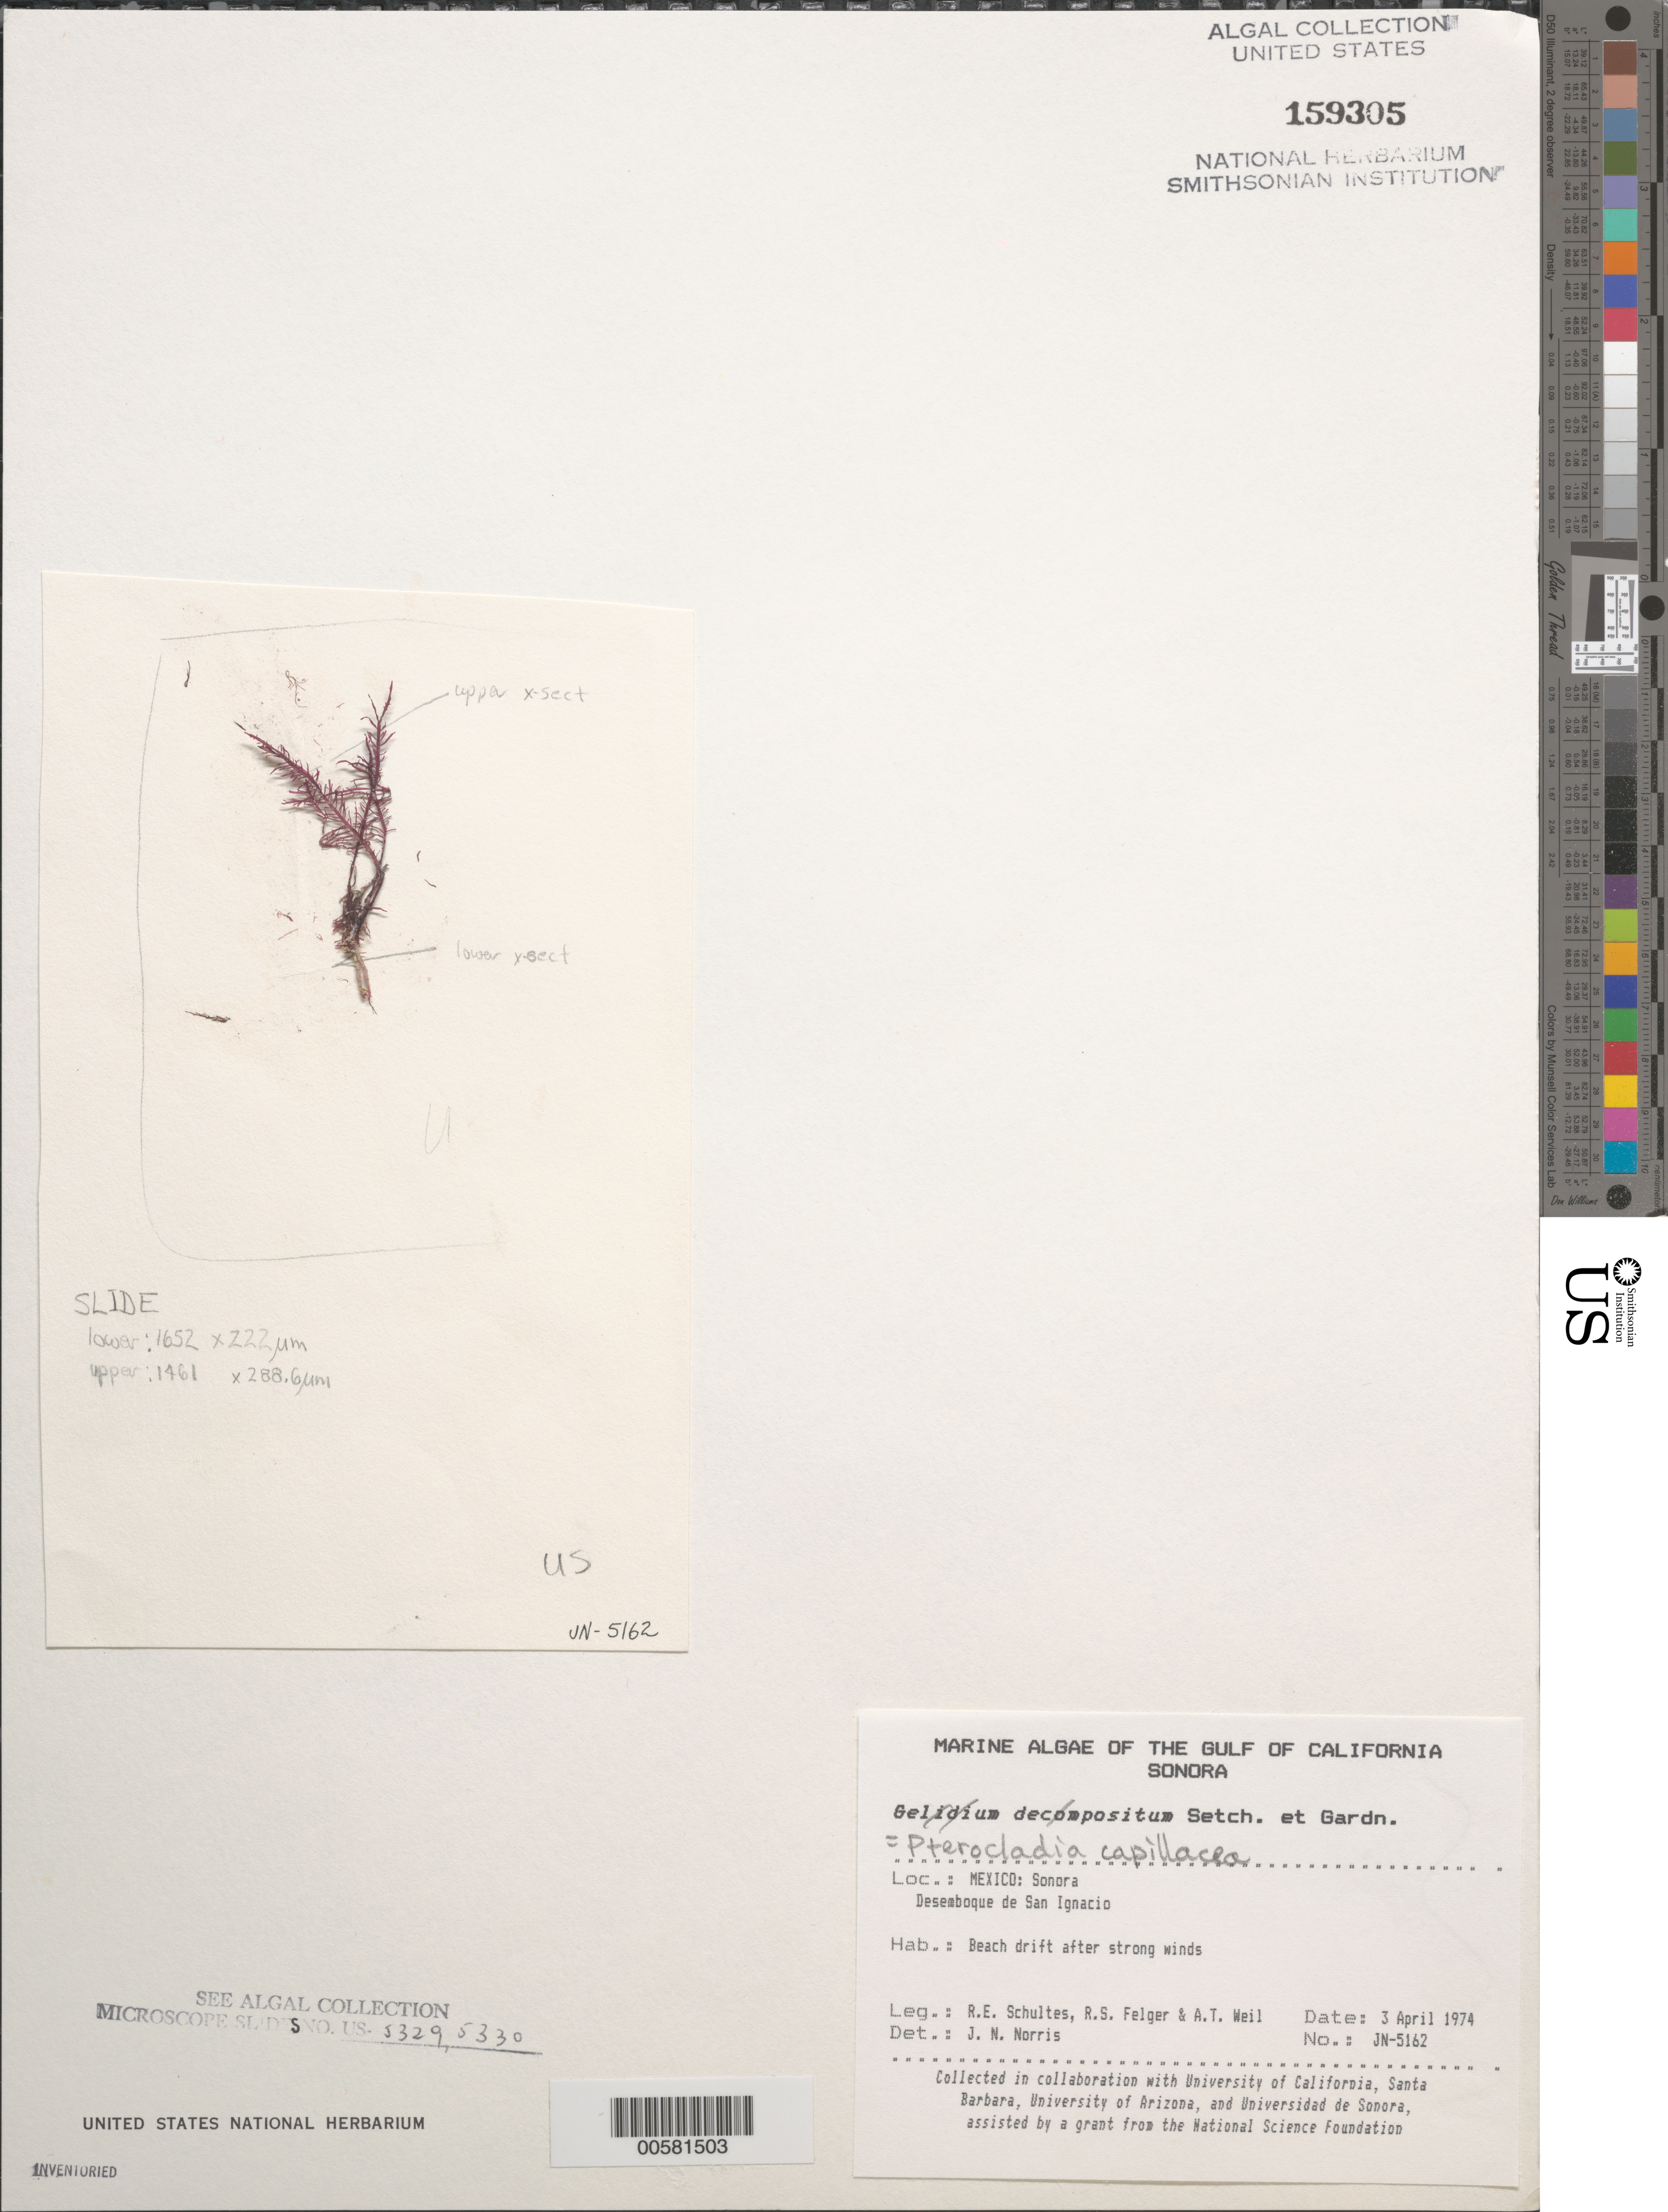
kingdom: Plantae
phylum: Rhodophyta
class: Florideophyceae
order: Gelidiales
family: Pterocladiaceae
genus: Pterocladiella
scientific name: Pterocladiella capillacea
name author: (S.G. Gmel.) Santelices & Hommers.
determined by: Algae name updating Project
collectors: R. E. Schultes, R. S. Felger & A. T. Weil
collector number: JN-5162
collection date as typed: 03 Apr 1974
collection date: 1974-04-03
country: Mexico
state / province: Sonora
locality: Desemboque de San Ignacio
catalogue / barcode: US 159305